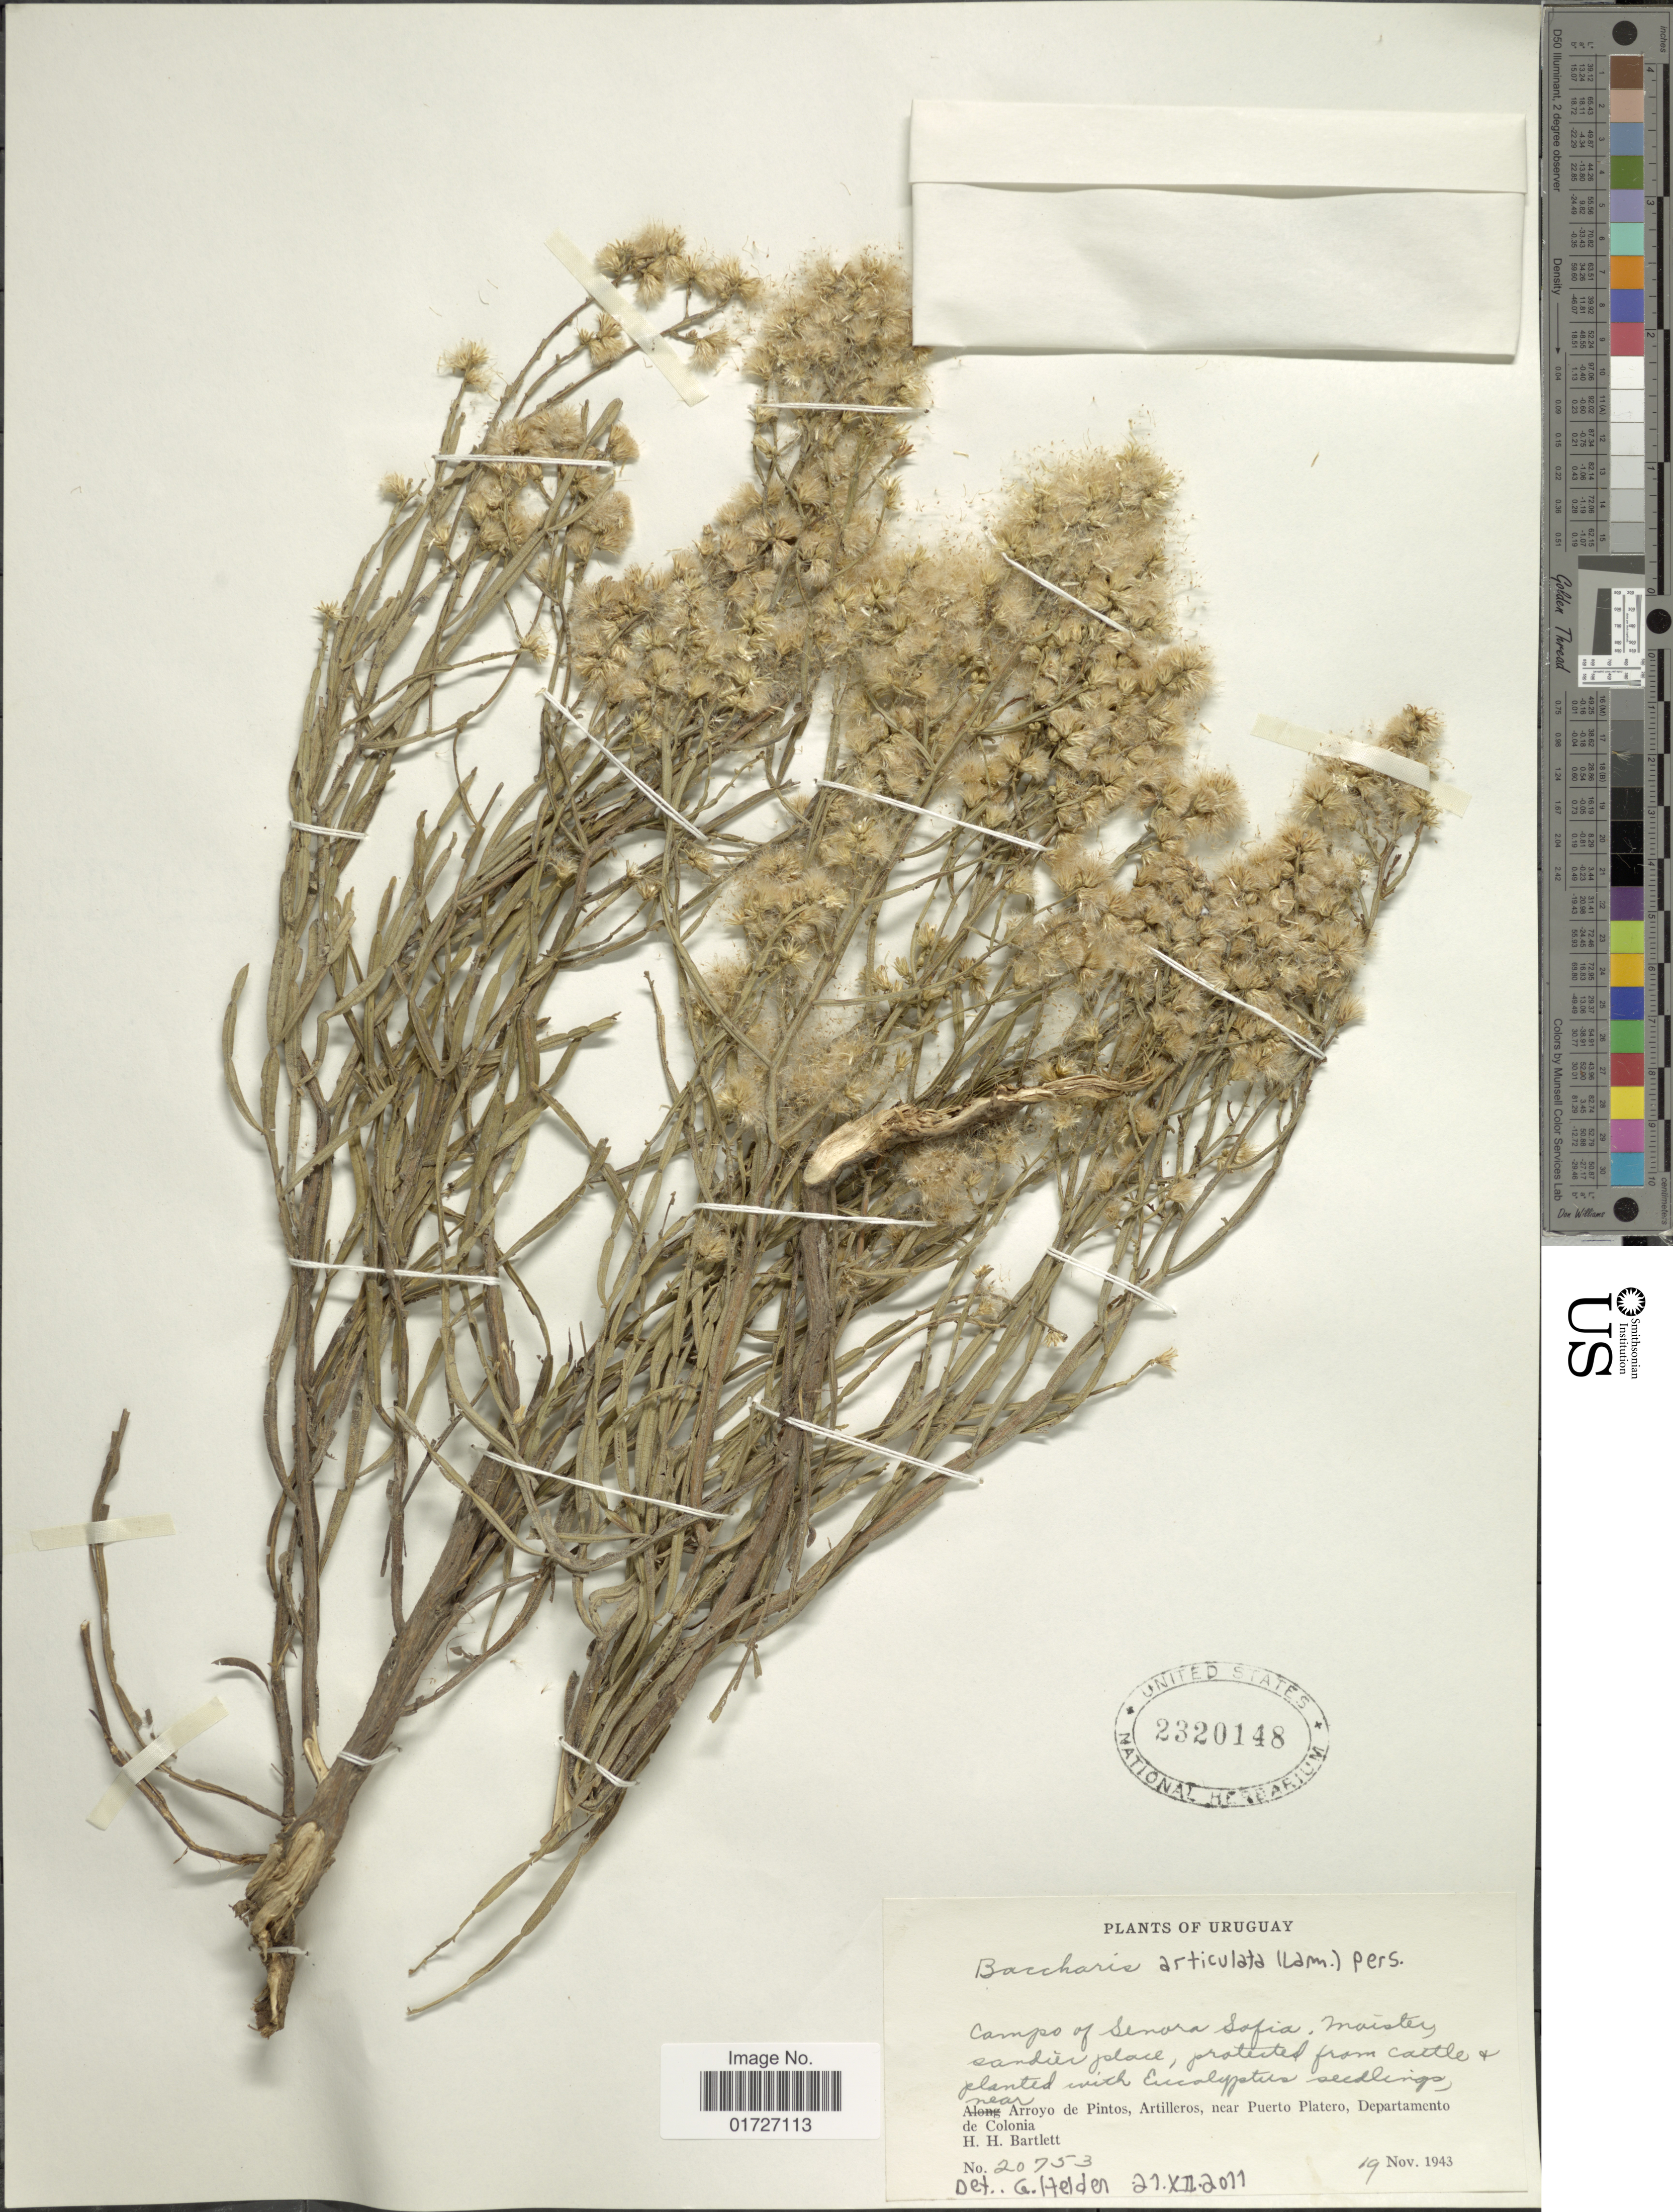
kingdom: Plantae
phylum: Tracheophyta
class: Magnoliopsida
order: Asterales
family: Asteraceae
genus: Baccharis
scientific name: Baccharis articulata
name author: (Lam.) Pers.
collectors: H. H. Bartlett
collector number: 20753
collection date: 1943-11-19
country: Uruguay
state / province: Colonia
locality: Arroyo de Pintos, Artilleros, near Puerto Platero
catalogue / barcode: US 2320148